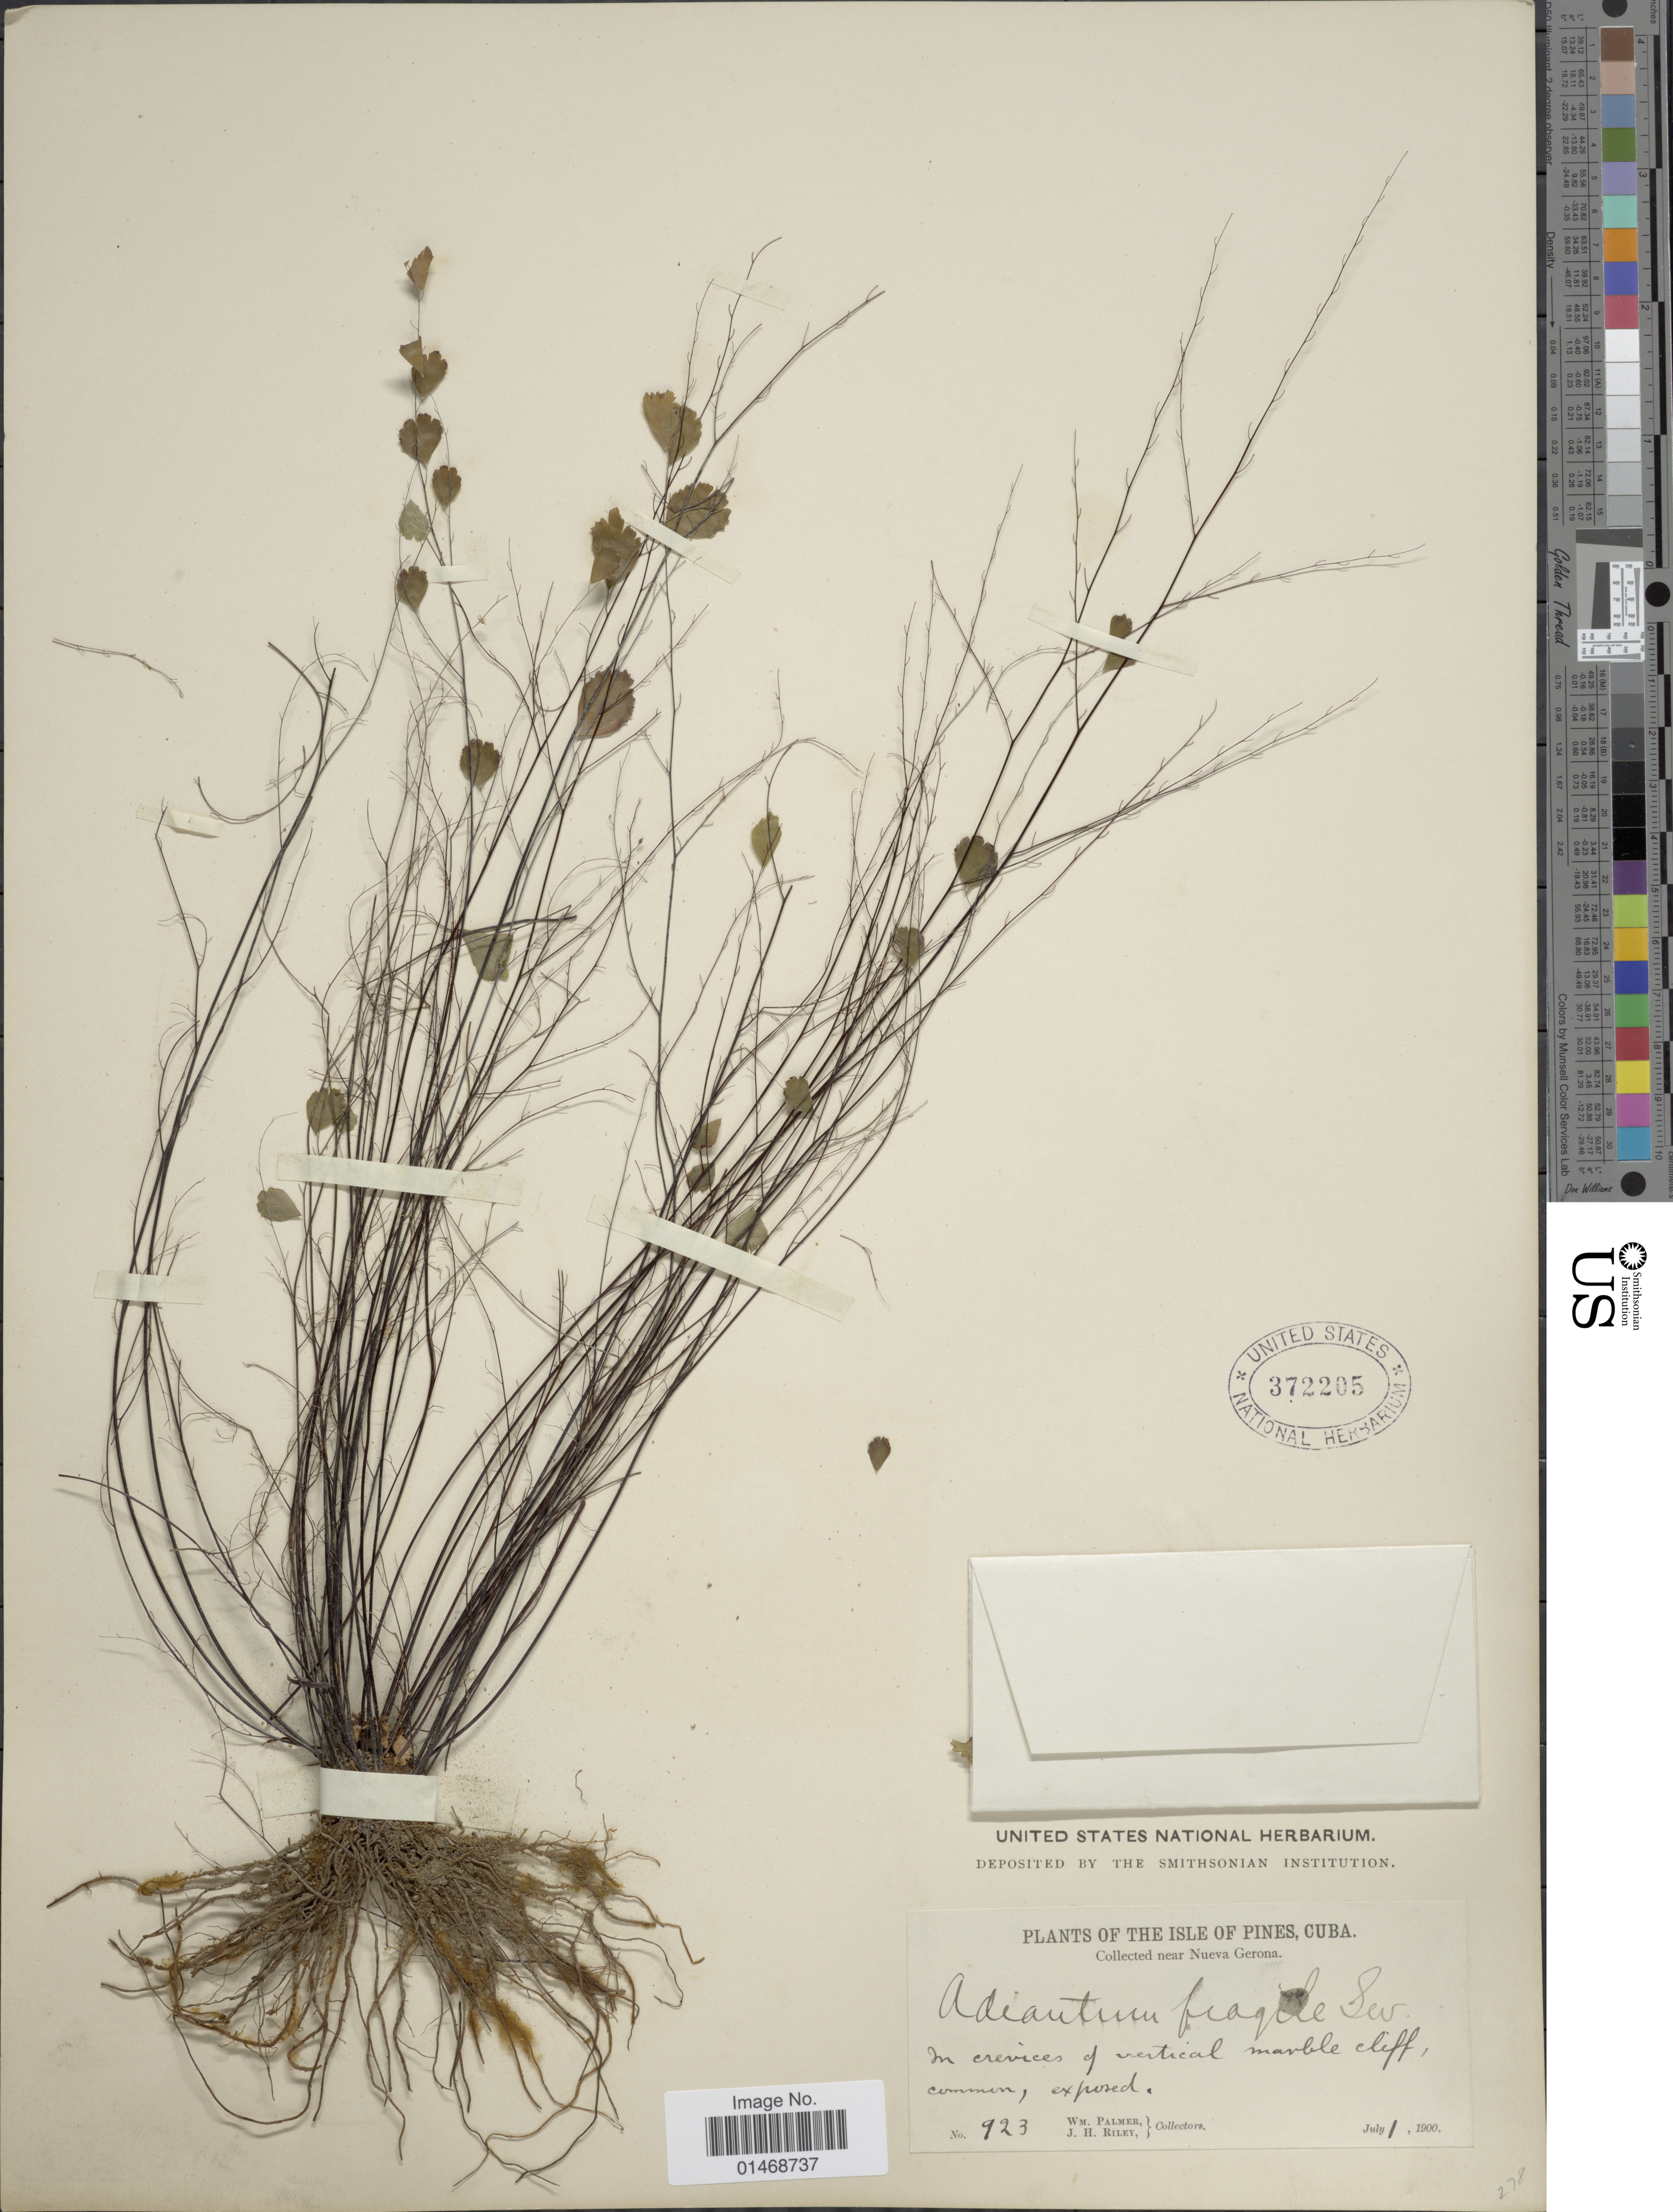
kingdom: Plantae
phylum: Tracheophyta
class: Polypodiopsida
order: Polypodiales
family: Pteridaceae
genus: Adiantum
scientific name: Adiantum fragile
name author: Sw.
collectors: W. Palmer & J. H. Riley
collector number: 923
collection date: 1900-07-01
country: Cuba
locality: The Isles of Pines, Near Gerona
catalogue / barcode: US 372205